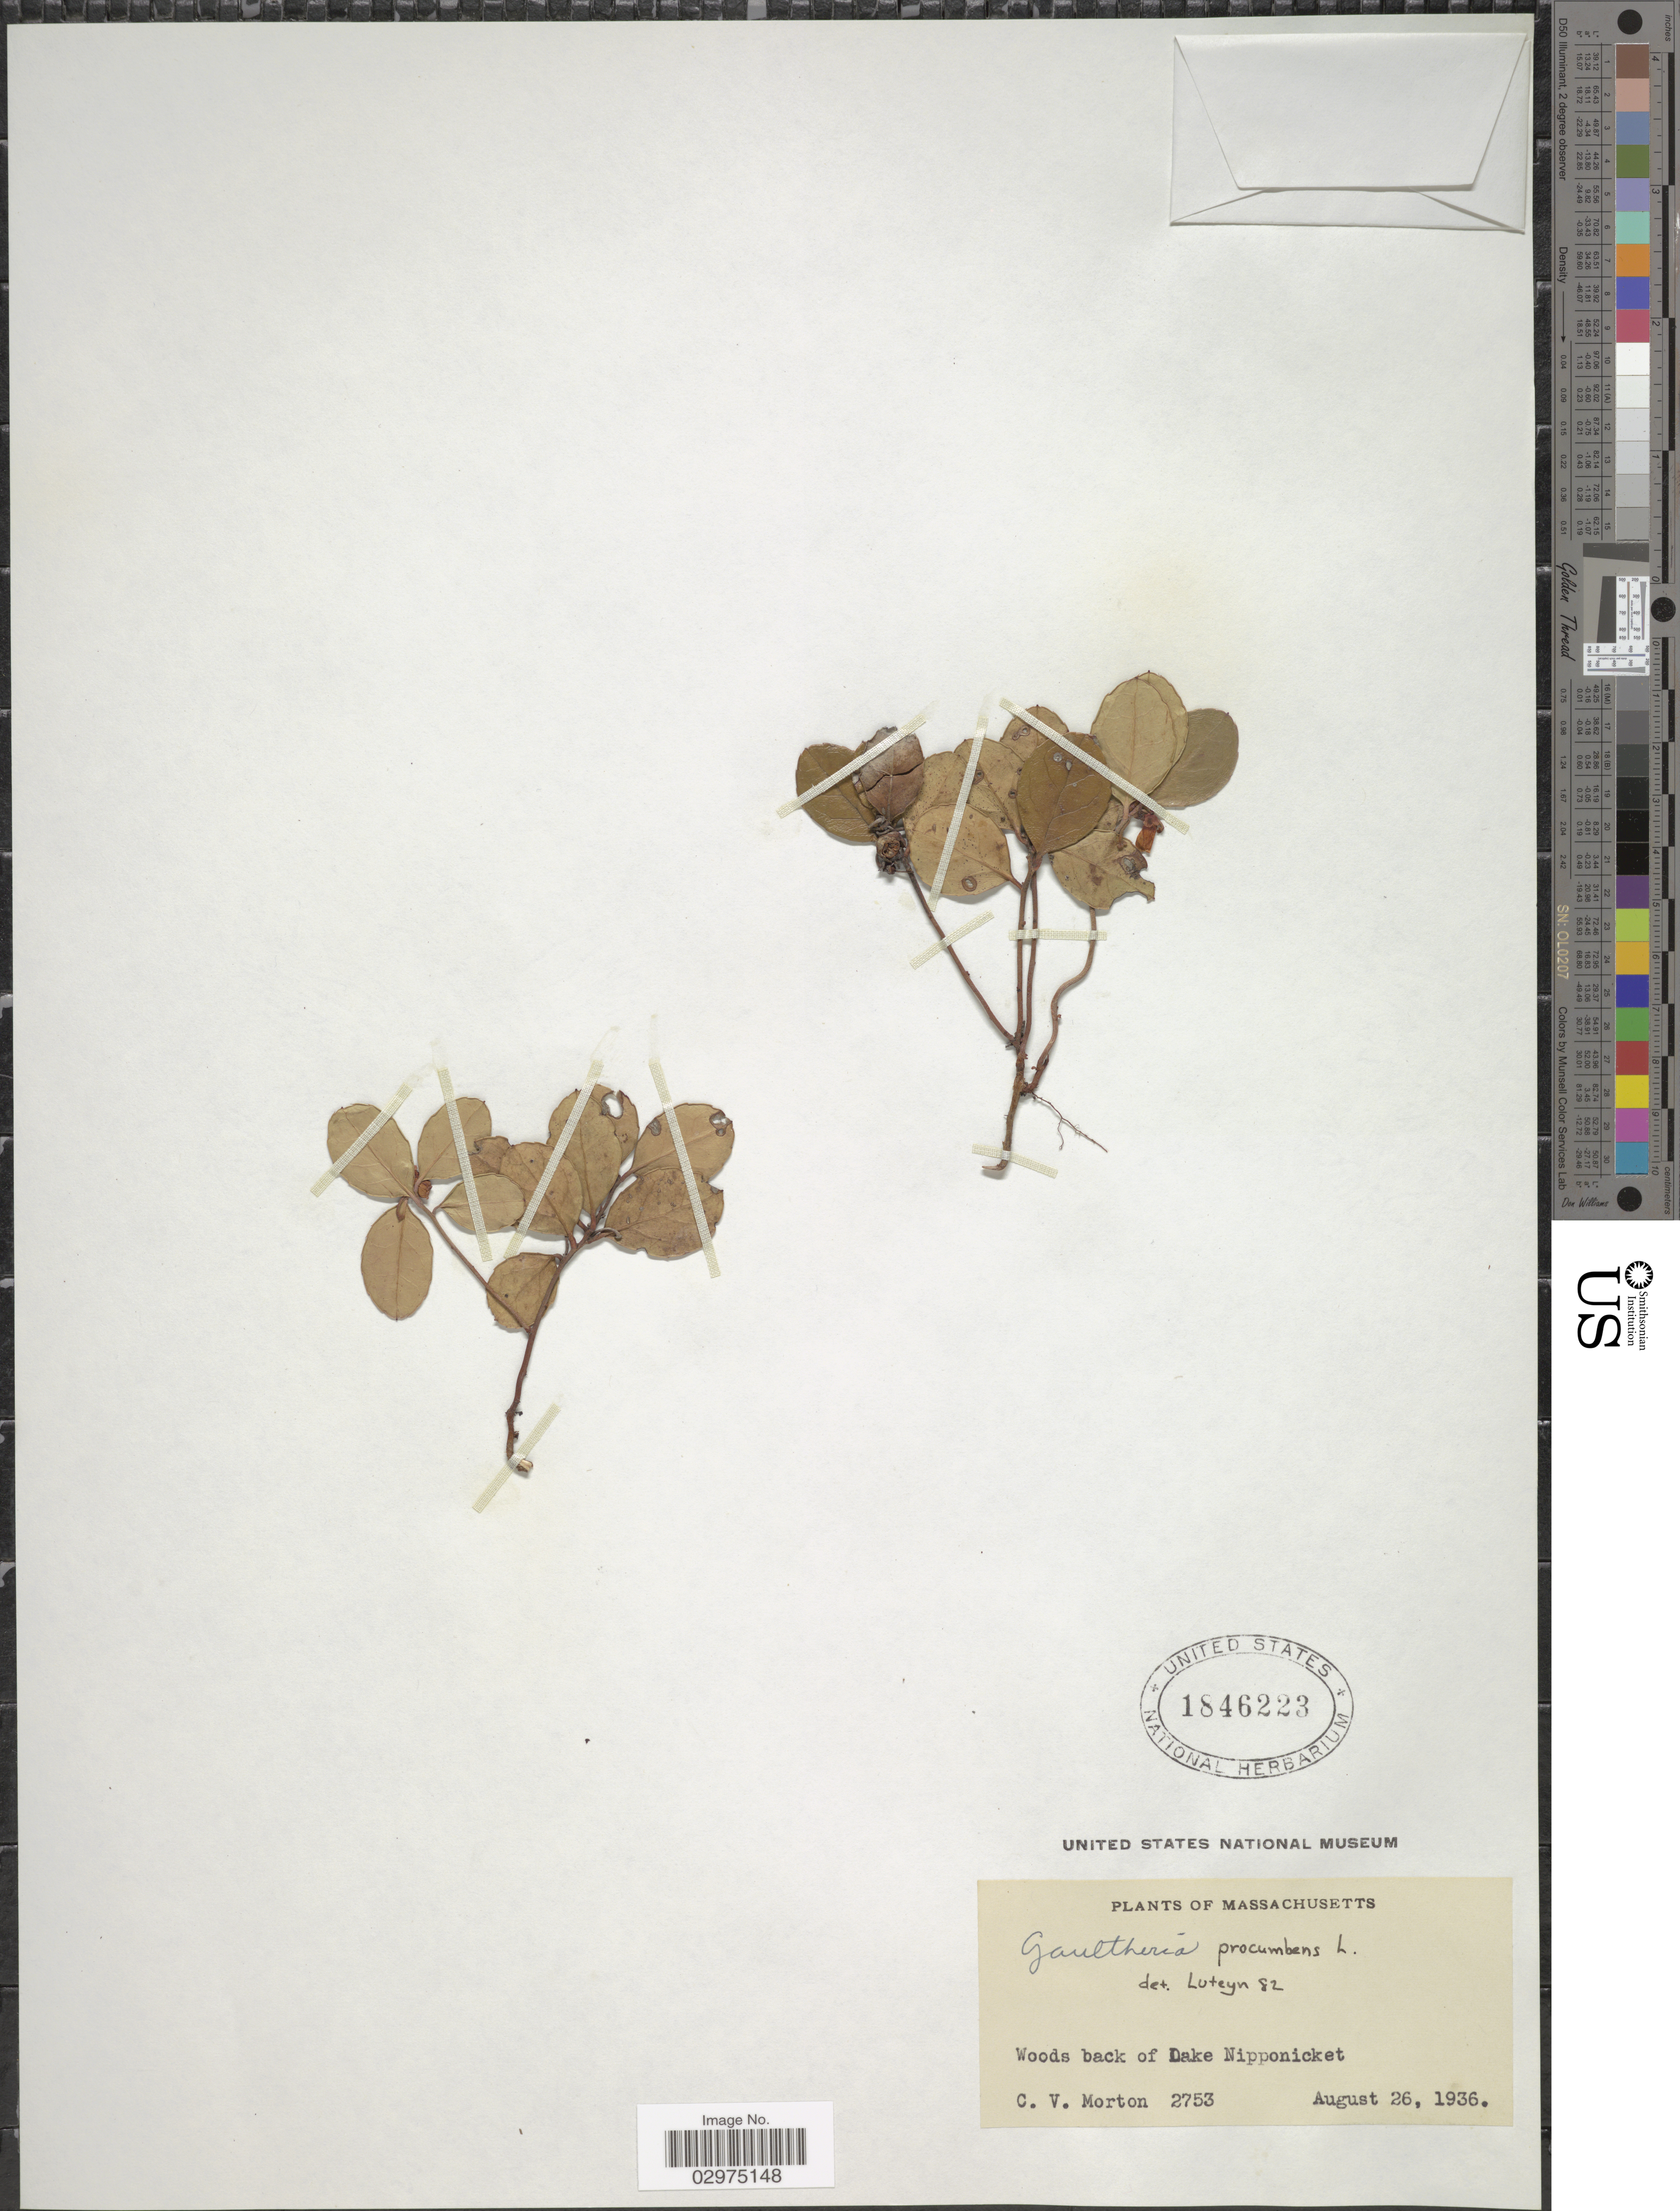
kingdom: Plantae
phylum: Tracheophyta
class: Magnoliopsida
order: Ericales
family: Ericaceae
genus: Gaultheria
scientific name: Gaultheria procumbens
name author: L.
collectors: C. V. Morton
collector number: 2753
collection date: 1936-08-26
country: United States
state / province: Massachusetts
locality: Woods back of Dake Nipponicket.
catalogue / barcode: US 1846223